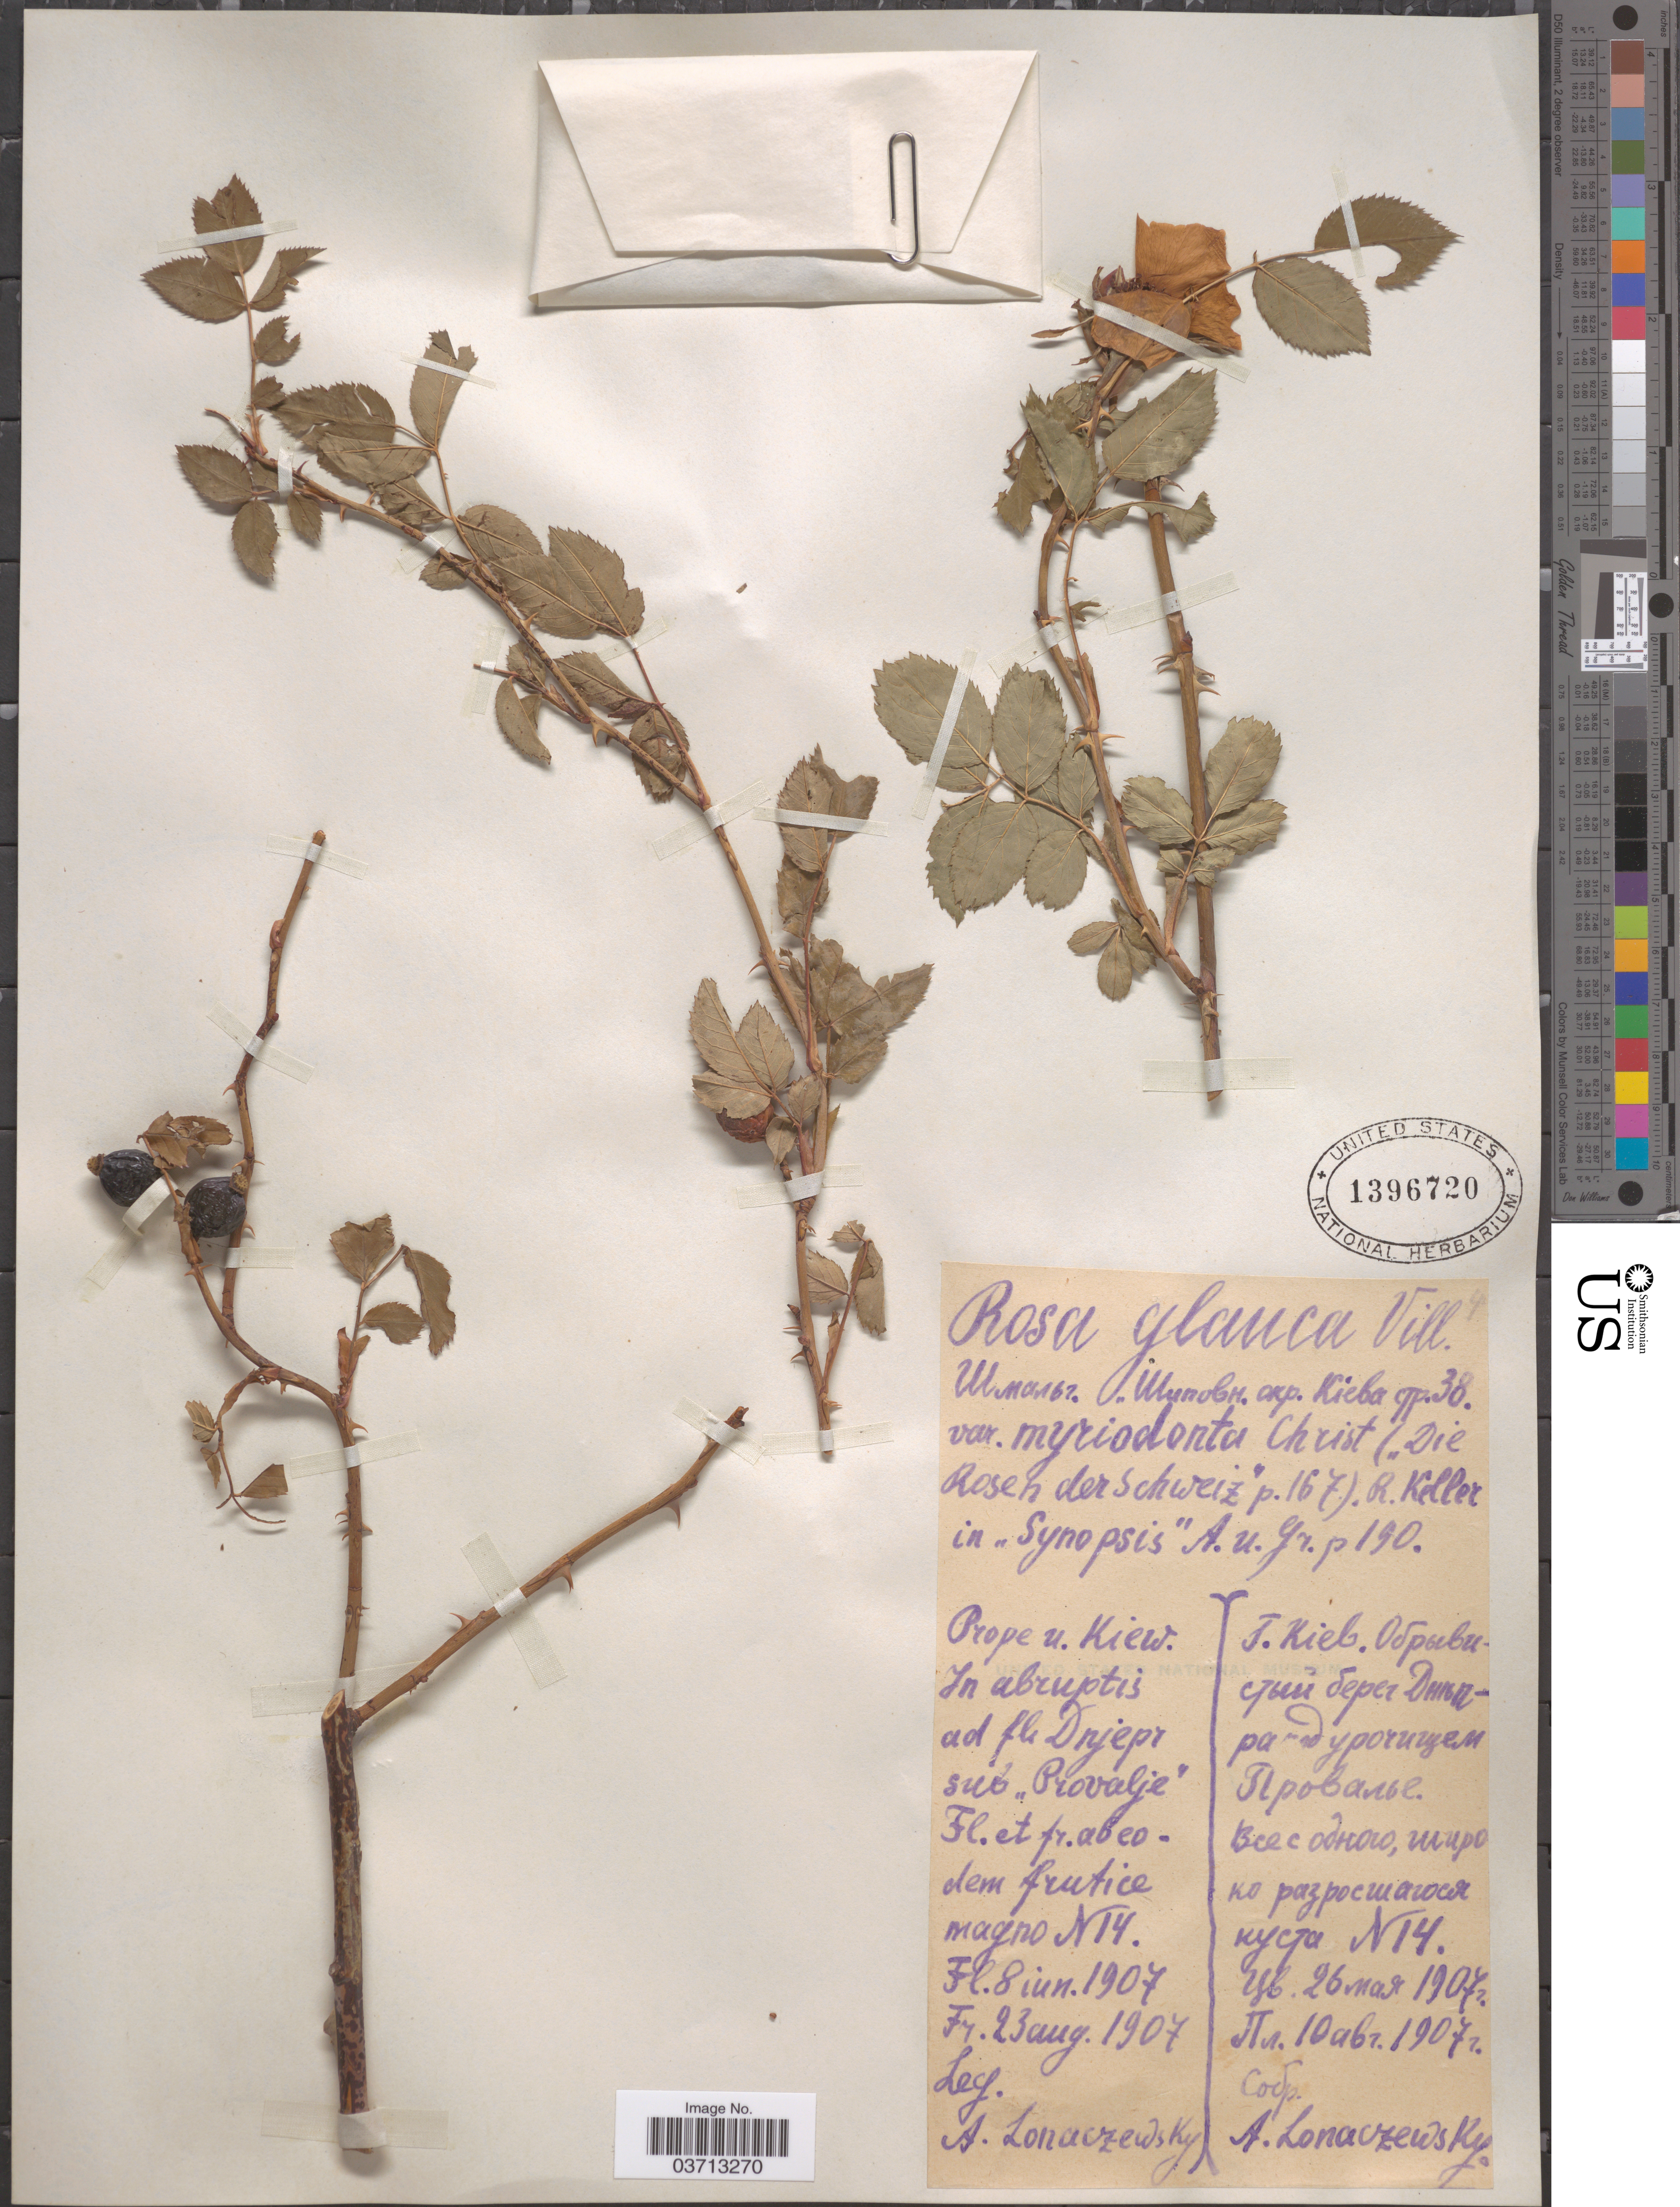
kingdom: Plantae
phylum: Tracheophyta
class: Magnoliopsida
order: Rosales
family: Rosaceae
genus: Rosa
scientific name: Rosa glauca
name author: Pourr.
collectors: A. Lonatschewskij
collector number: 14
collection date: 1907-06-08/1907-08-23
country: Ukraine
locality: Prope n. Kiew. In abruptis ad fl Dnjepr sub "Provalje".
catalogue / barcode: US 1396720